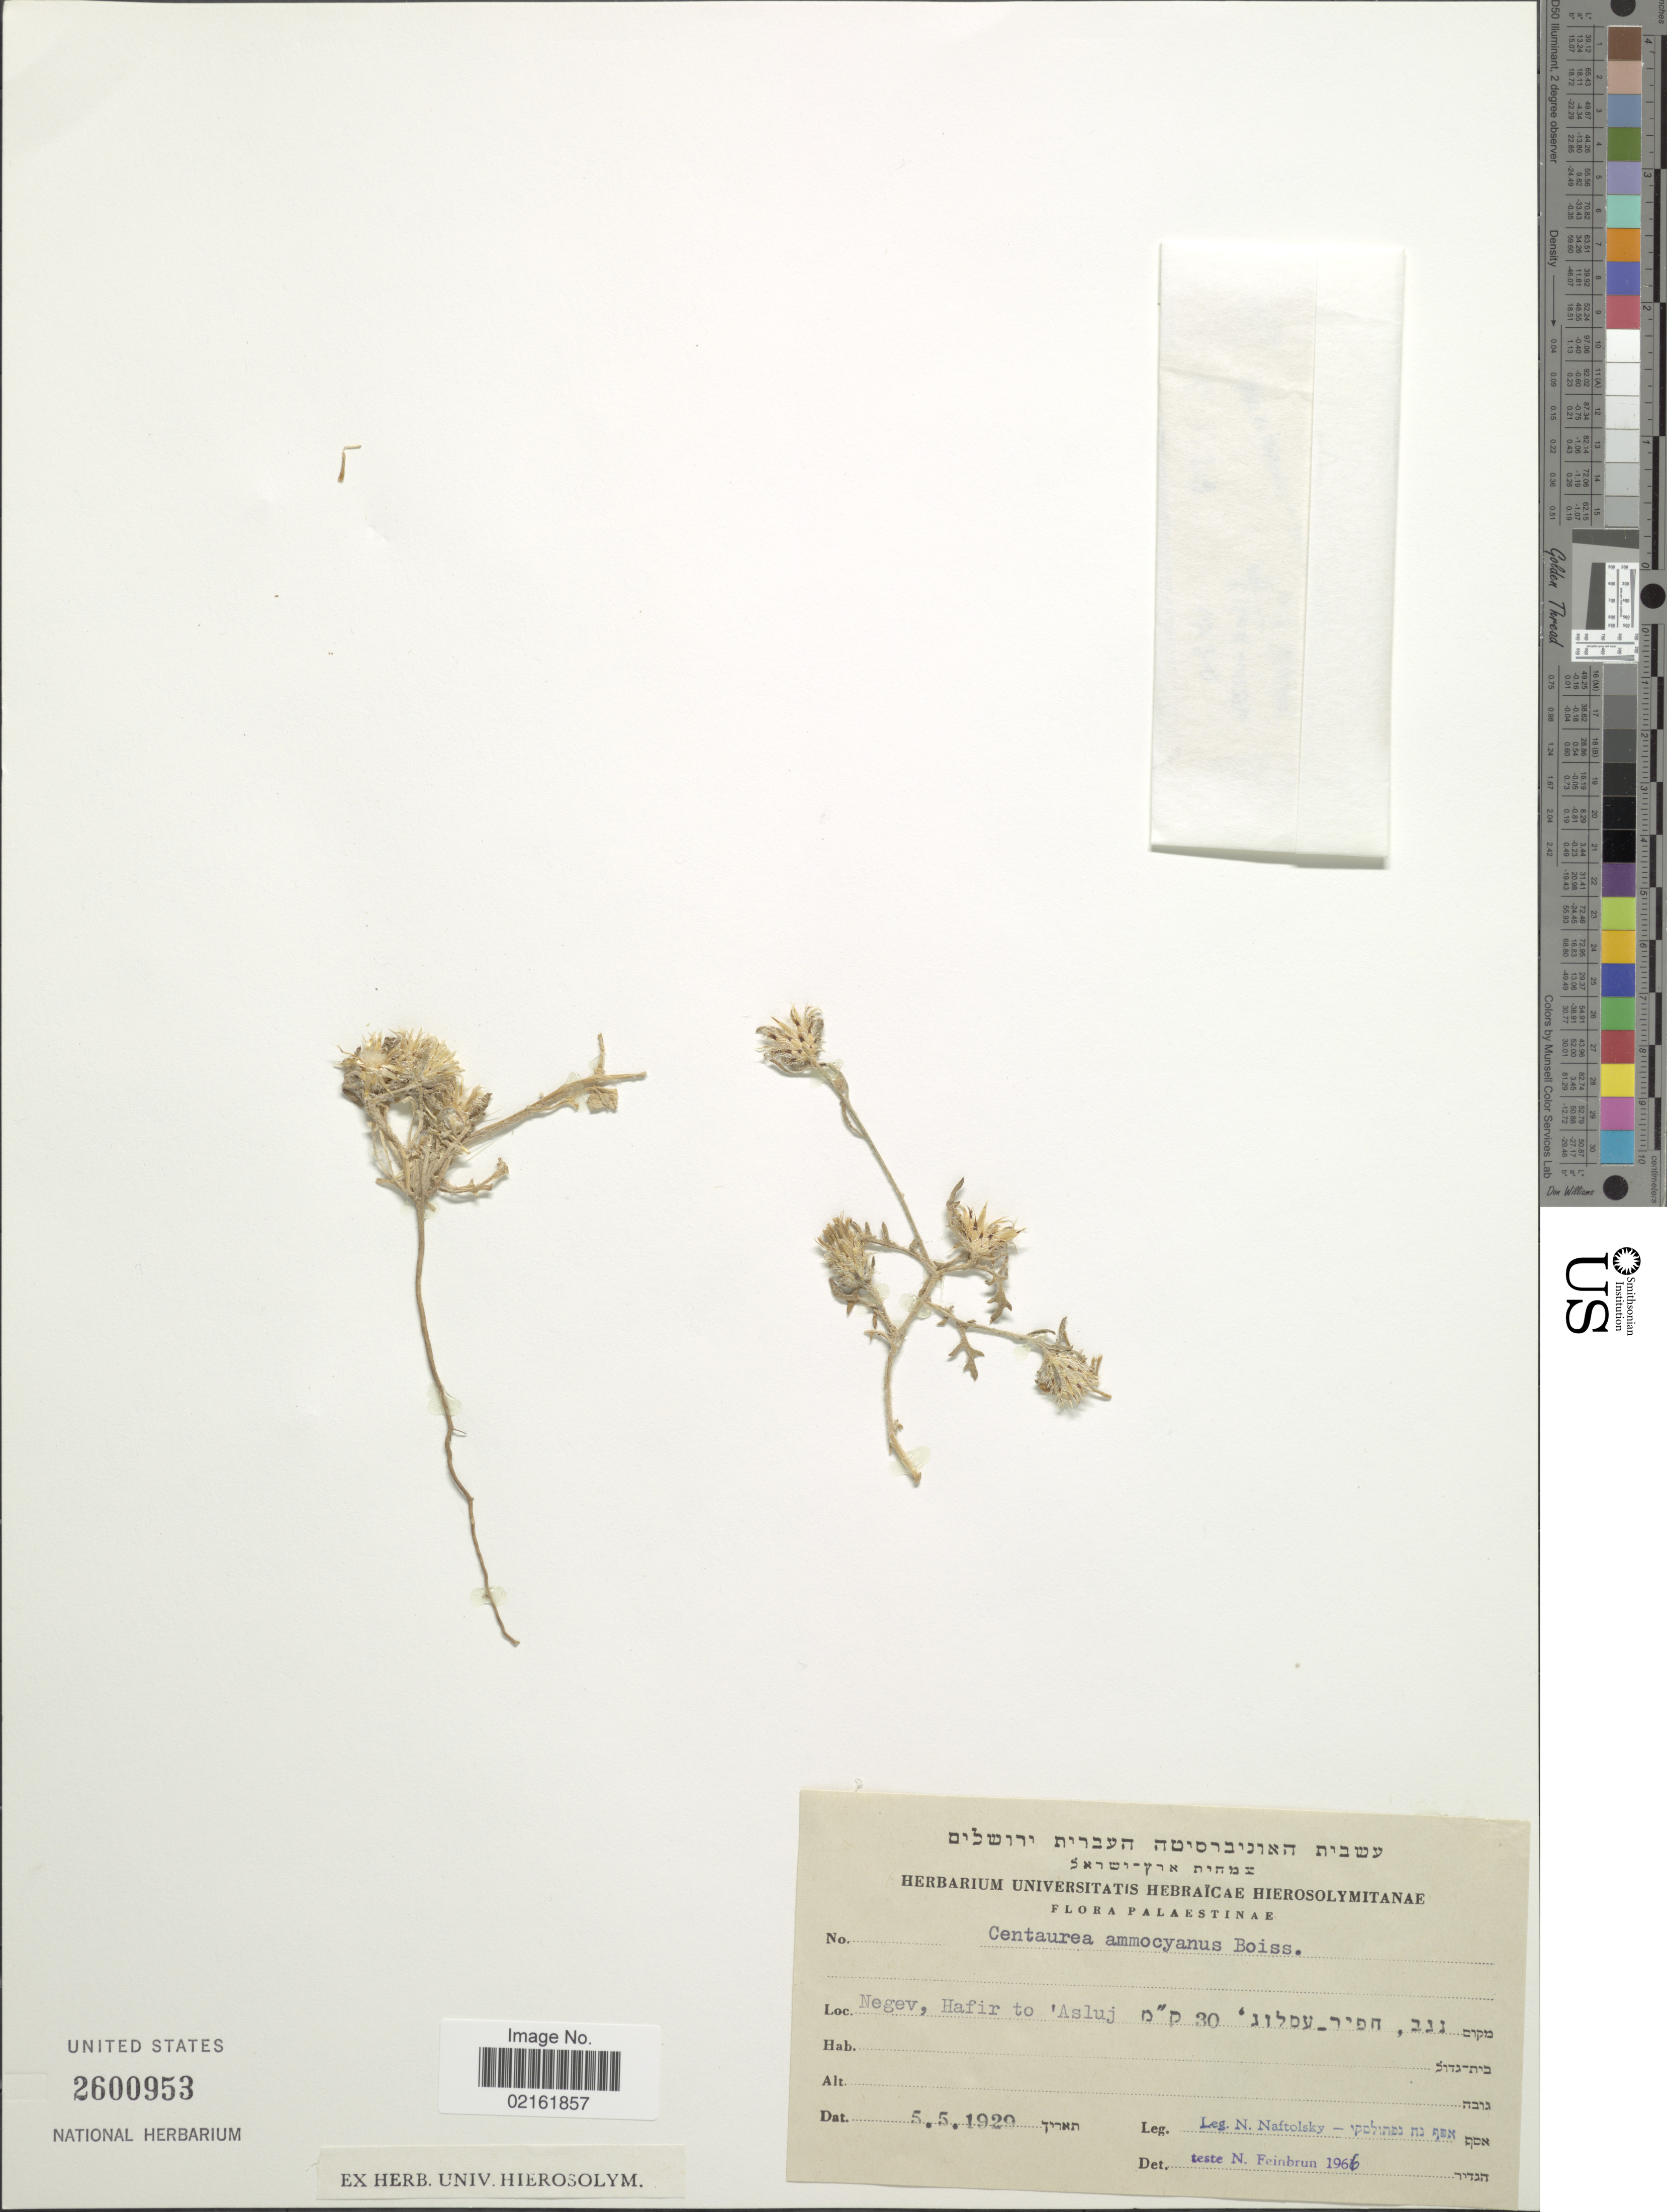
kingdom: Plantae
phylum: Tracheophyta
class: Magnoliopsida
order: Asterales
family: Asteraceae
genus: Centaurea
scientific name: Centaurea ammocyanus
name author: Boiss.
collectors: N. Naftolsky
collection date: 1920-05-05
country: Israel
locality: Palaestinae, Negev, Hafir to "Asluj"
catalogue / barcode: US 2600953